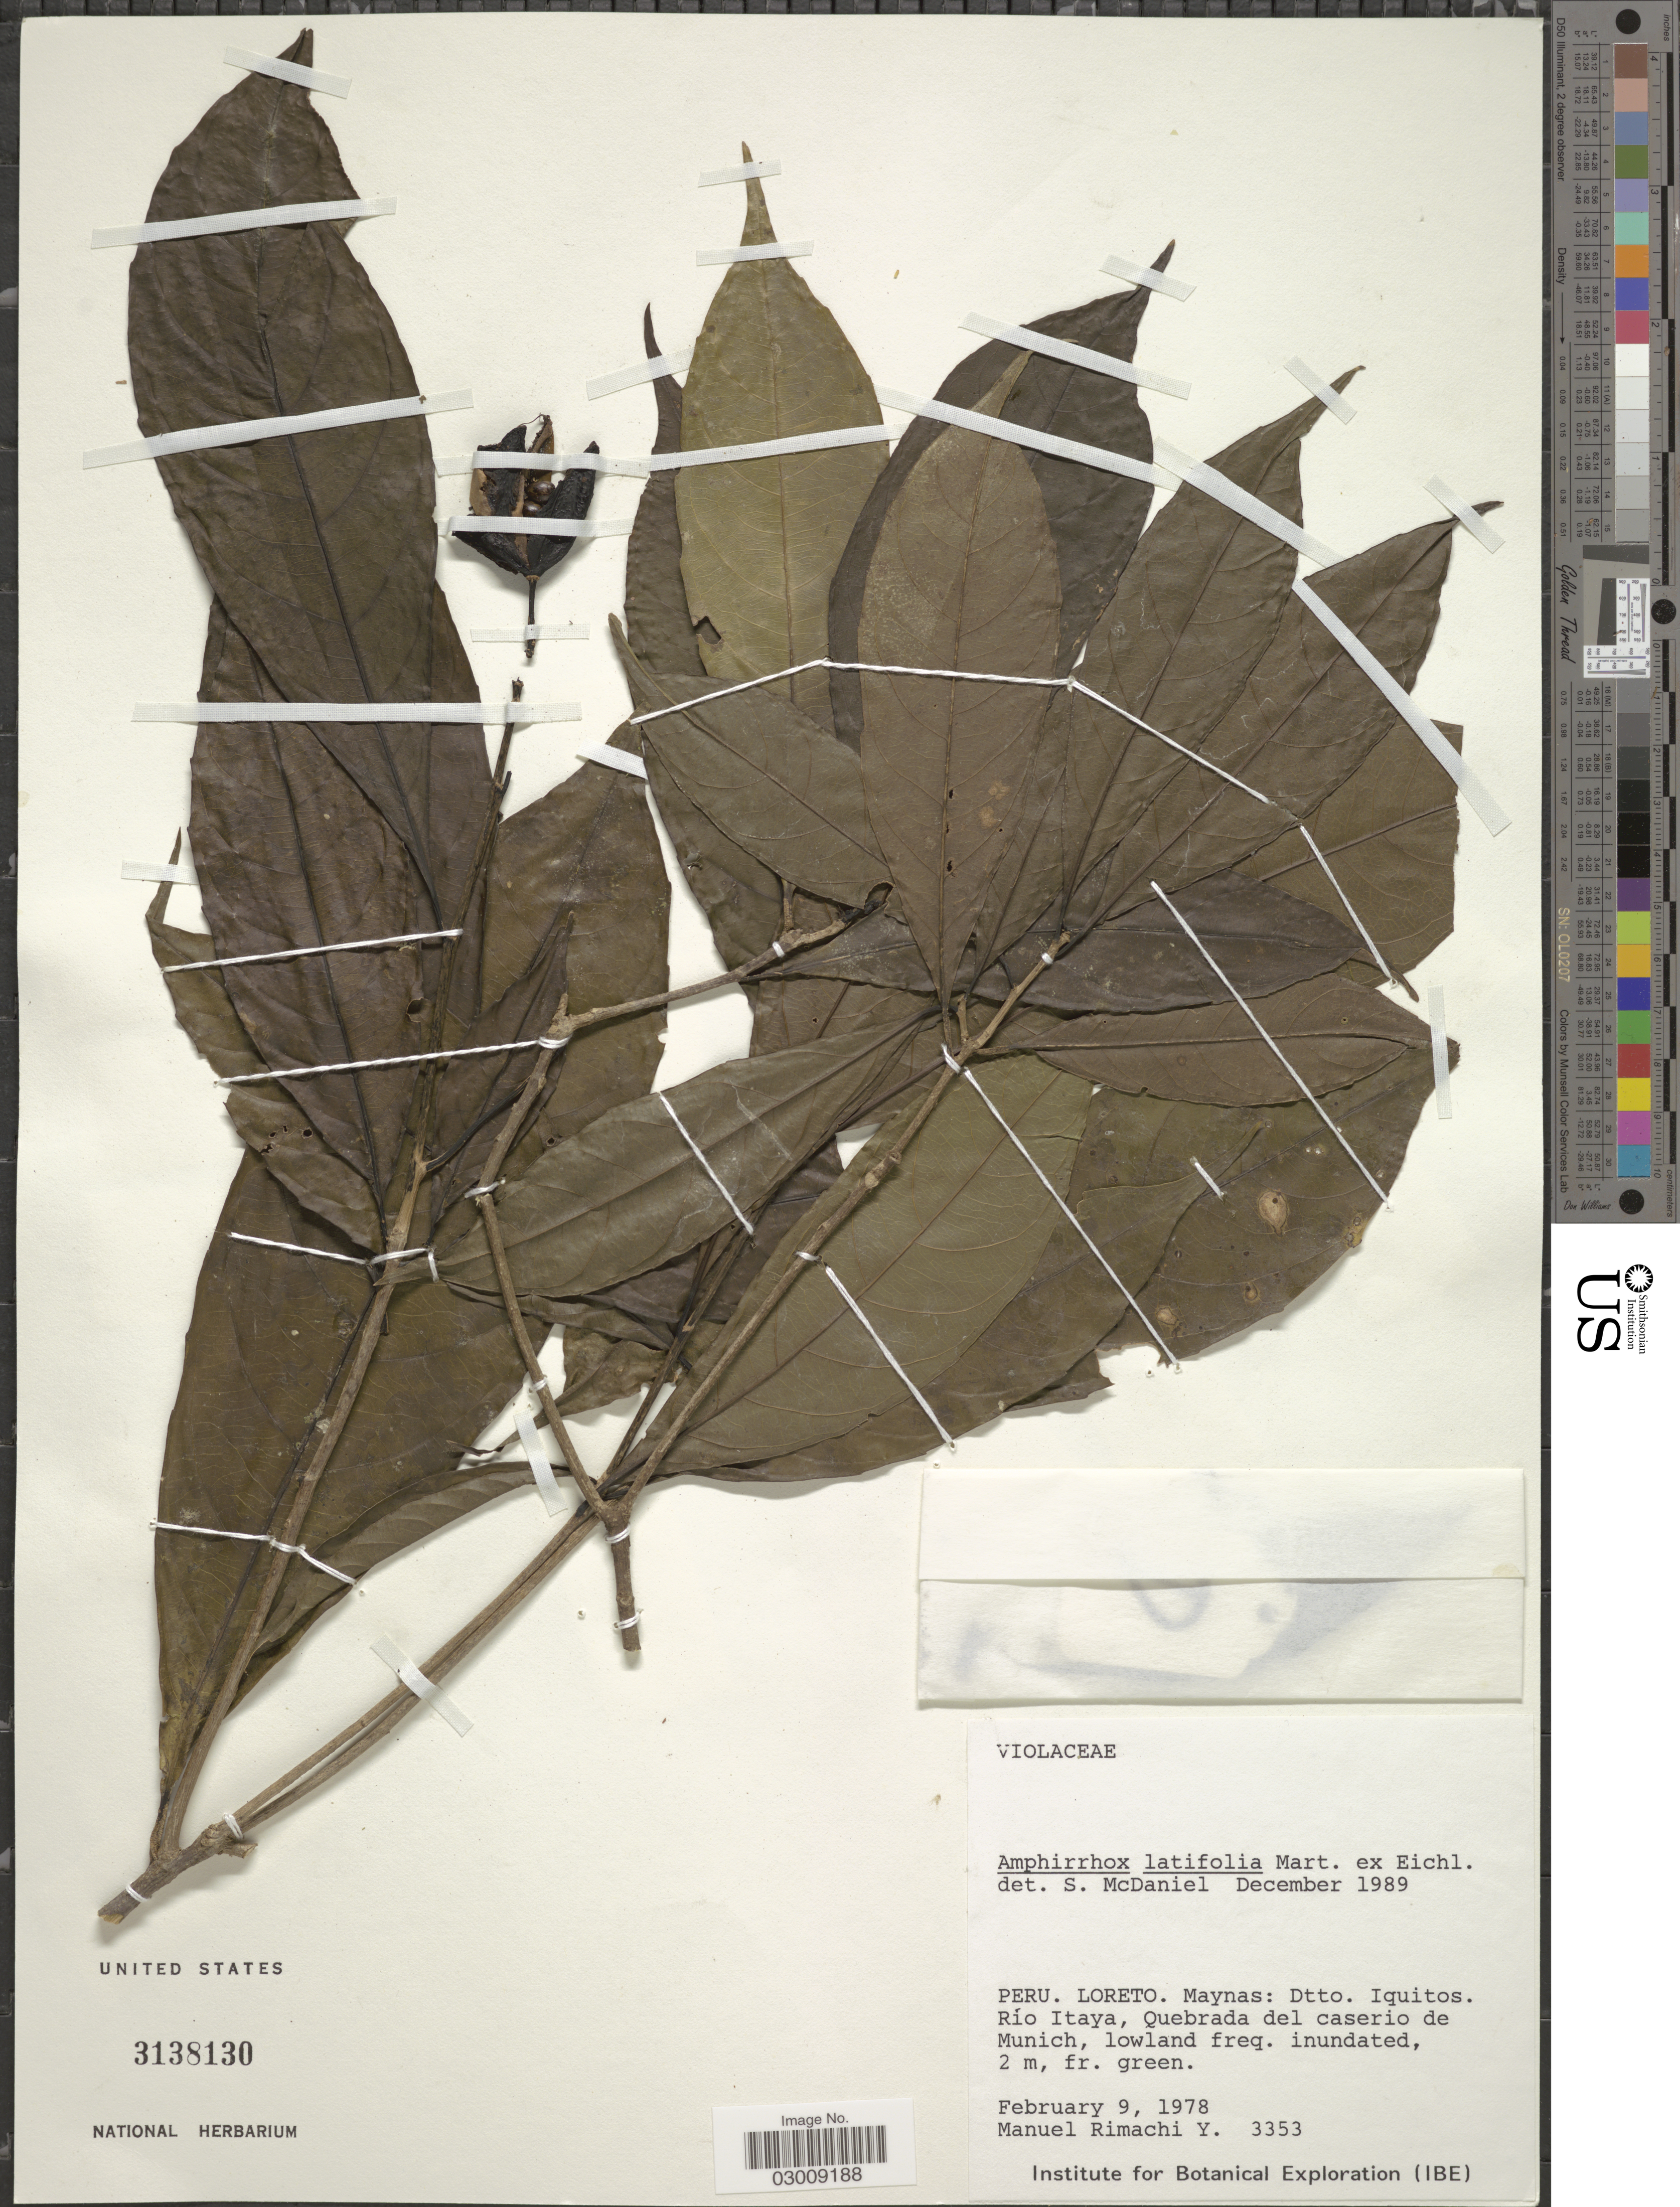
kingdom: Plantae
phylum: Tracheophyta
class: Magnoliopsida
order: Malpighiales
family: Violaceae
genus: Amphirrhox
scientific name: Amphirrhox latifolia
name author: Mart. ex Eichler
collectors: M. Rimachi Y.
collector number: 3353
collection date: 1978-02-09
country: Peru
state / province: Loreto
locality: Maynas: Dtto. Iquitos. Río Itaya, Quebrada del caserio de Munich.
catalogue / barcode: US 3138130